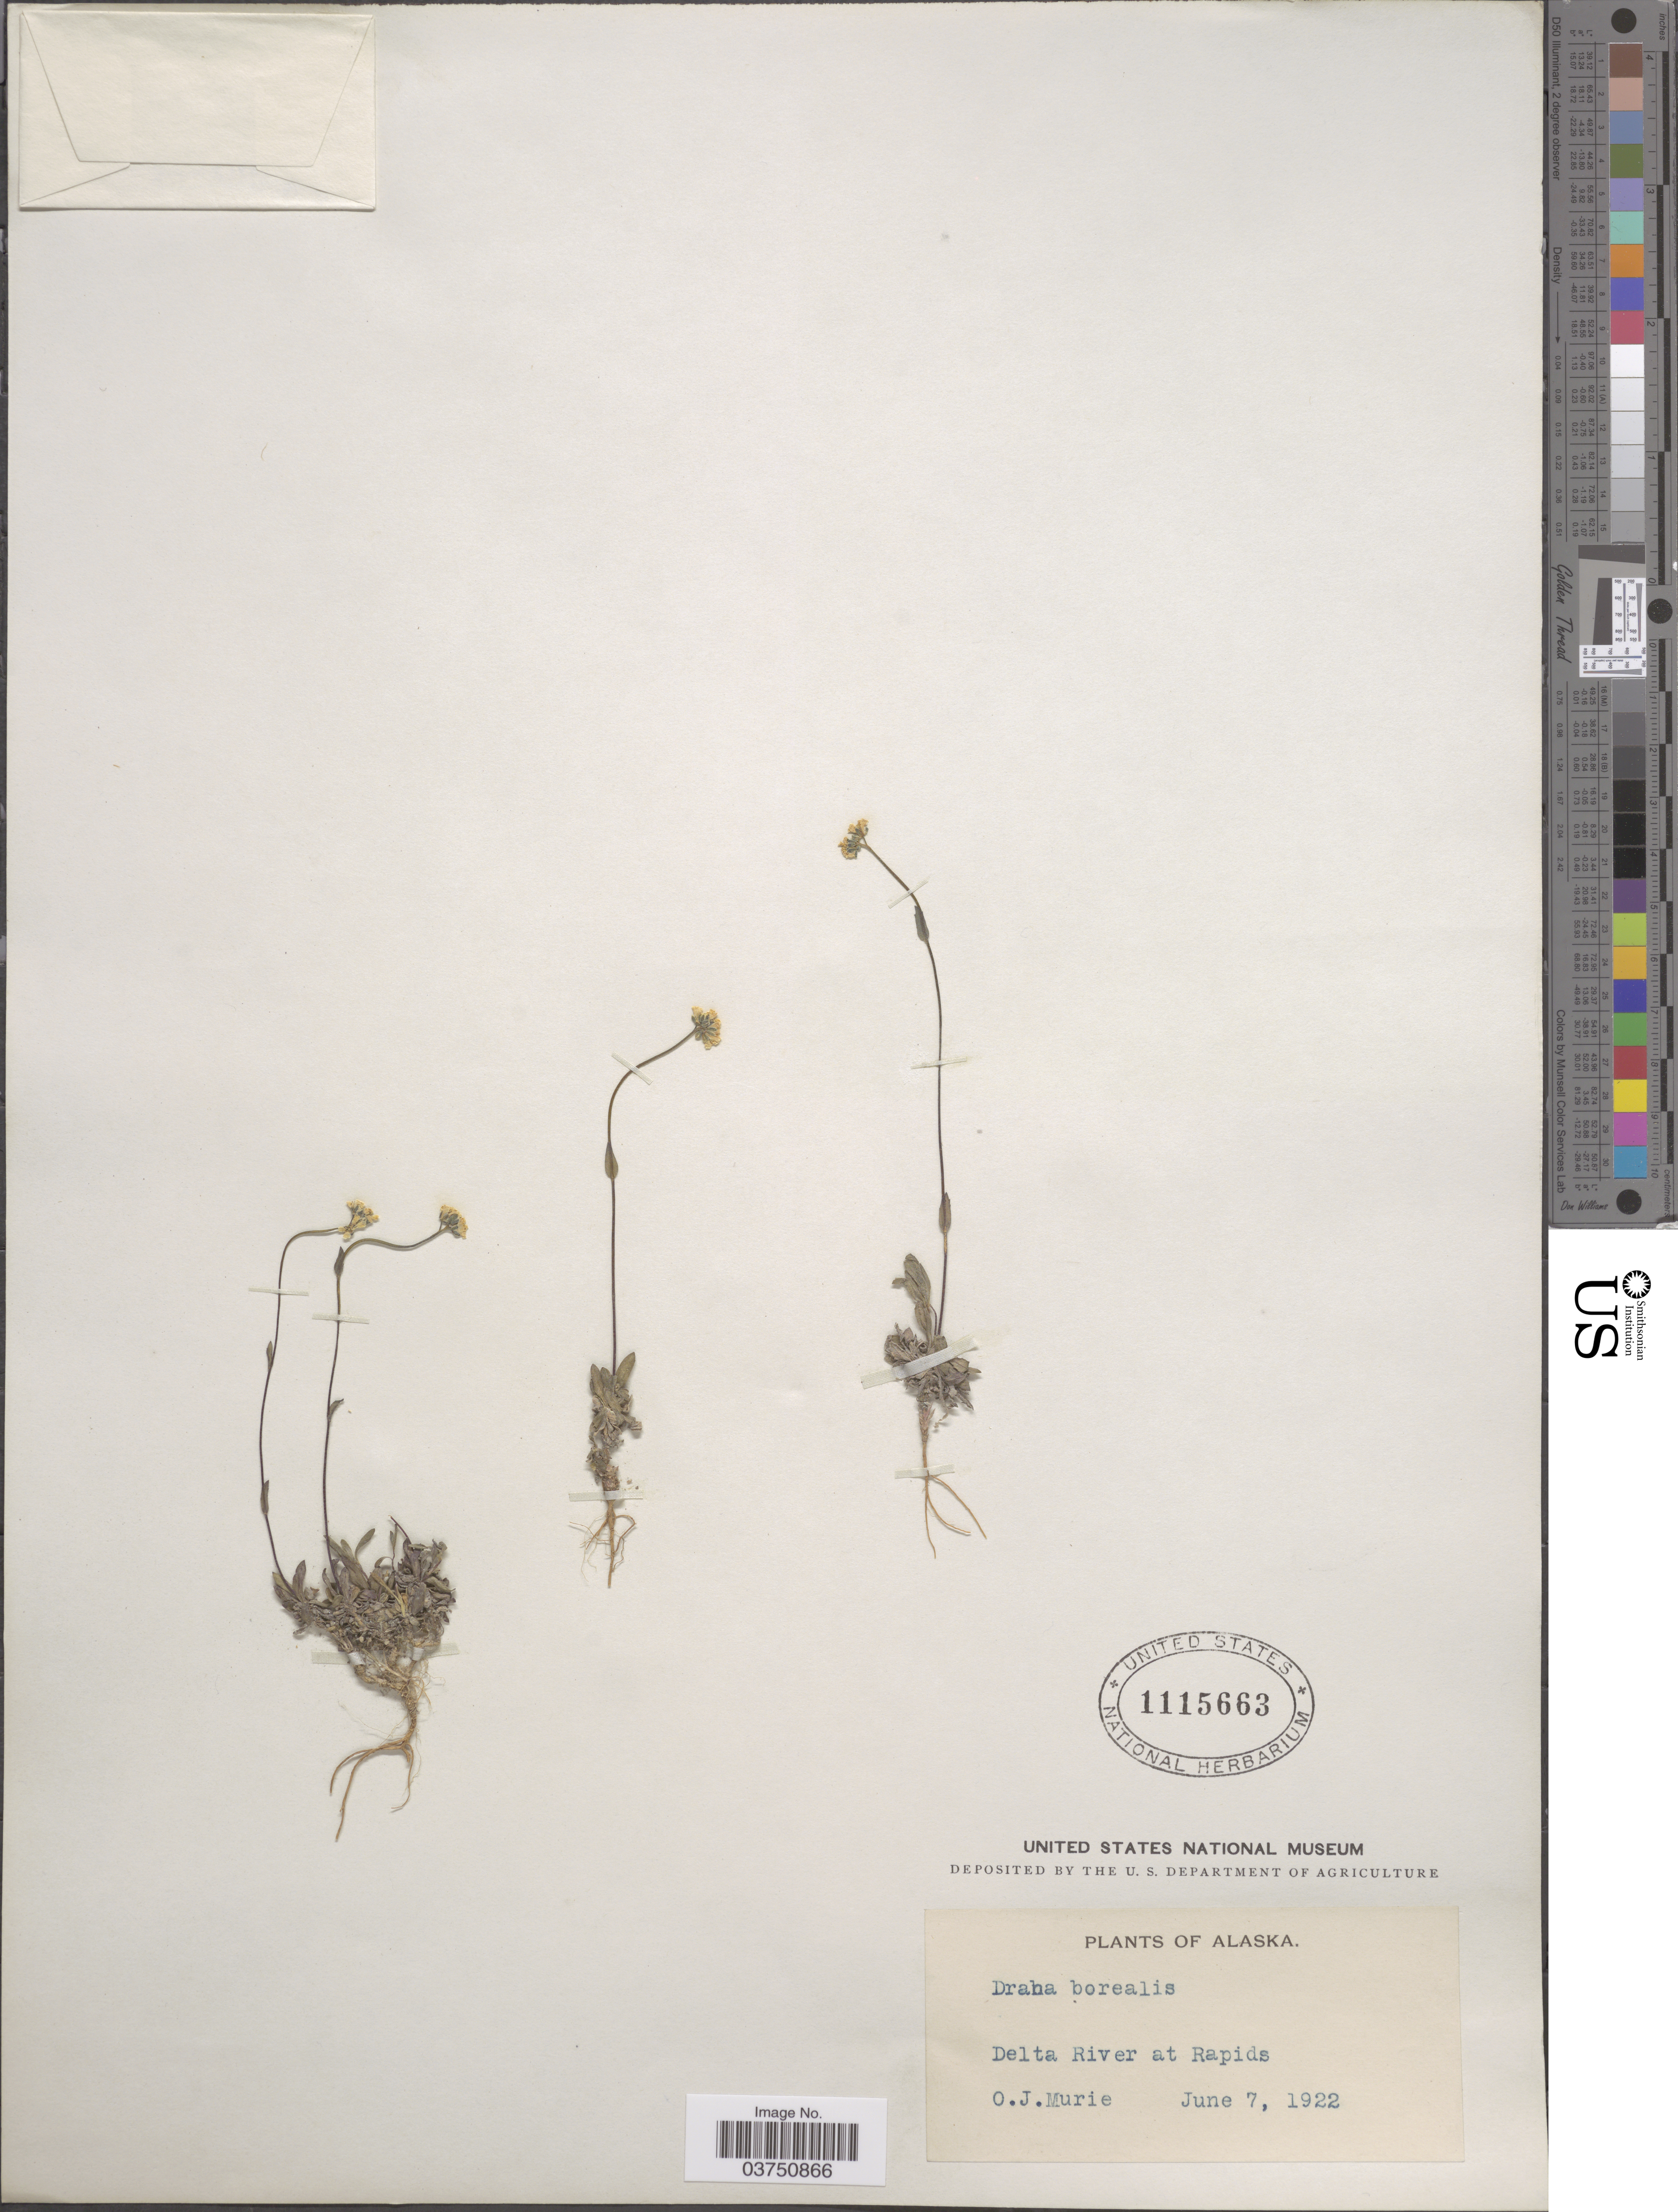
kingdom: Plantae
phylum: Tracheophyta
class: Magnoliopsida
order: Brassicales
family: Brassicaceae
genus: Draba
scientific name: Draba borealis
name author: DC.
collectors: O. Murie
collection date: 1922-06-07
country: United States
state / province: Alaska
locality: Delta River at Rapids.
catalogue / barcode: US 1115663